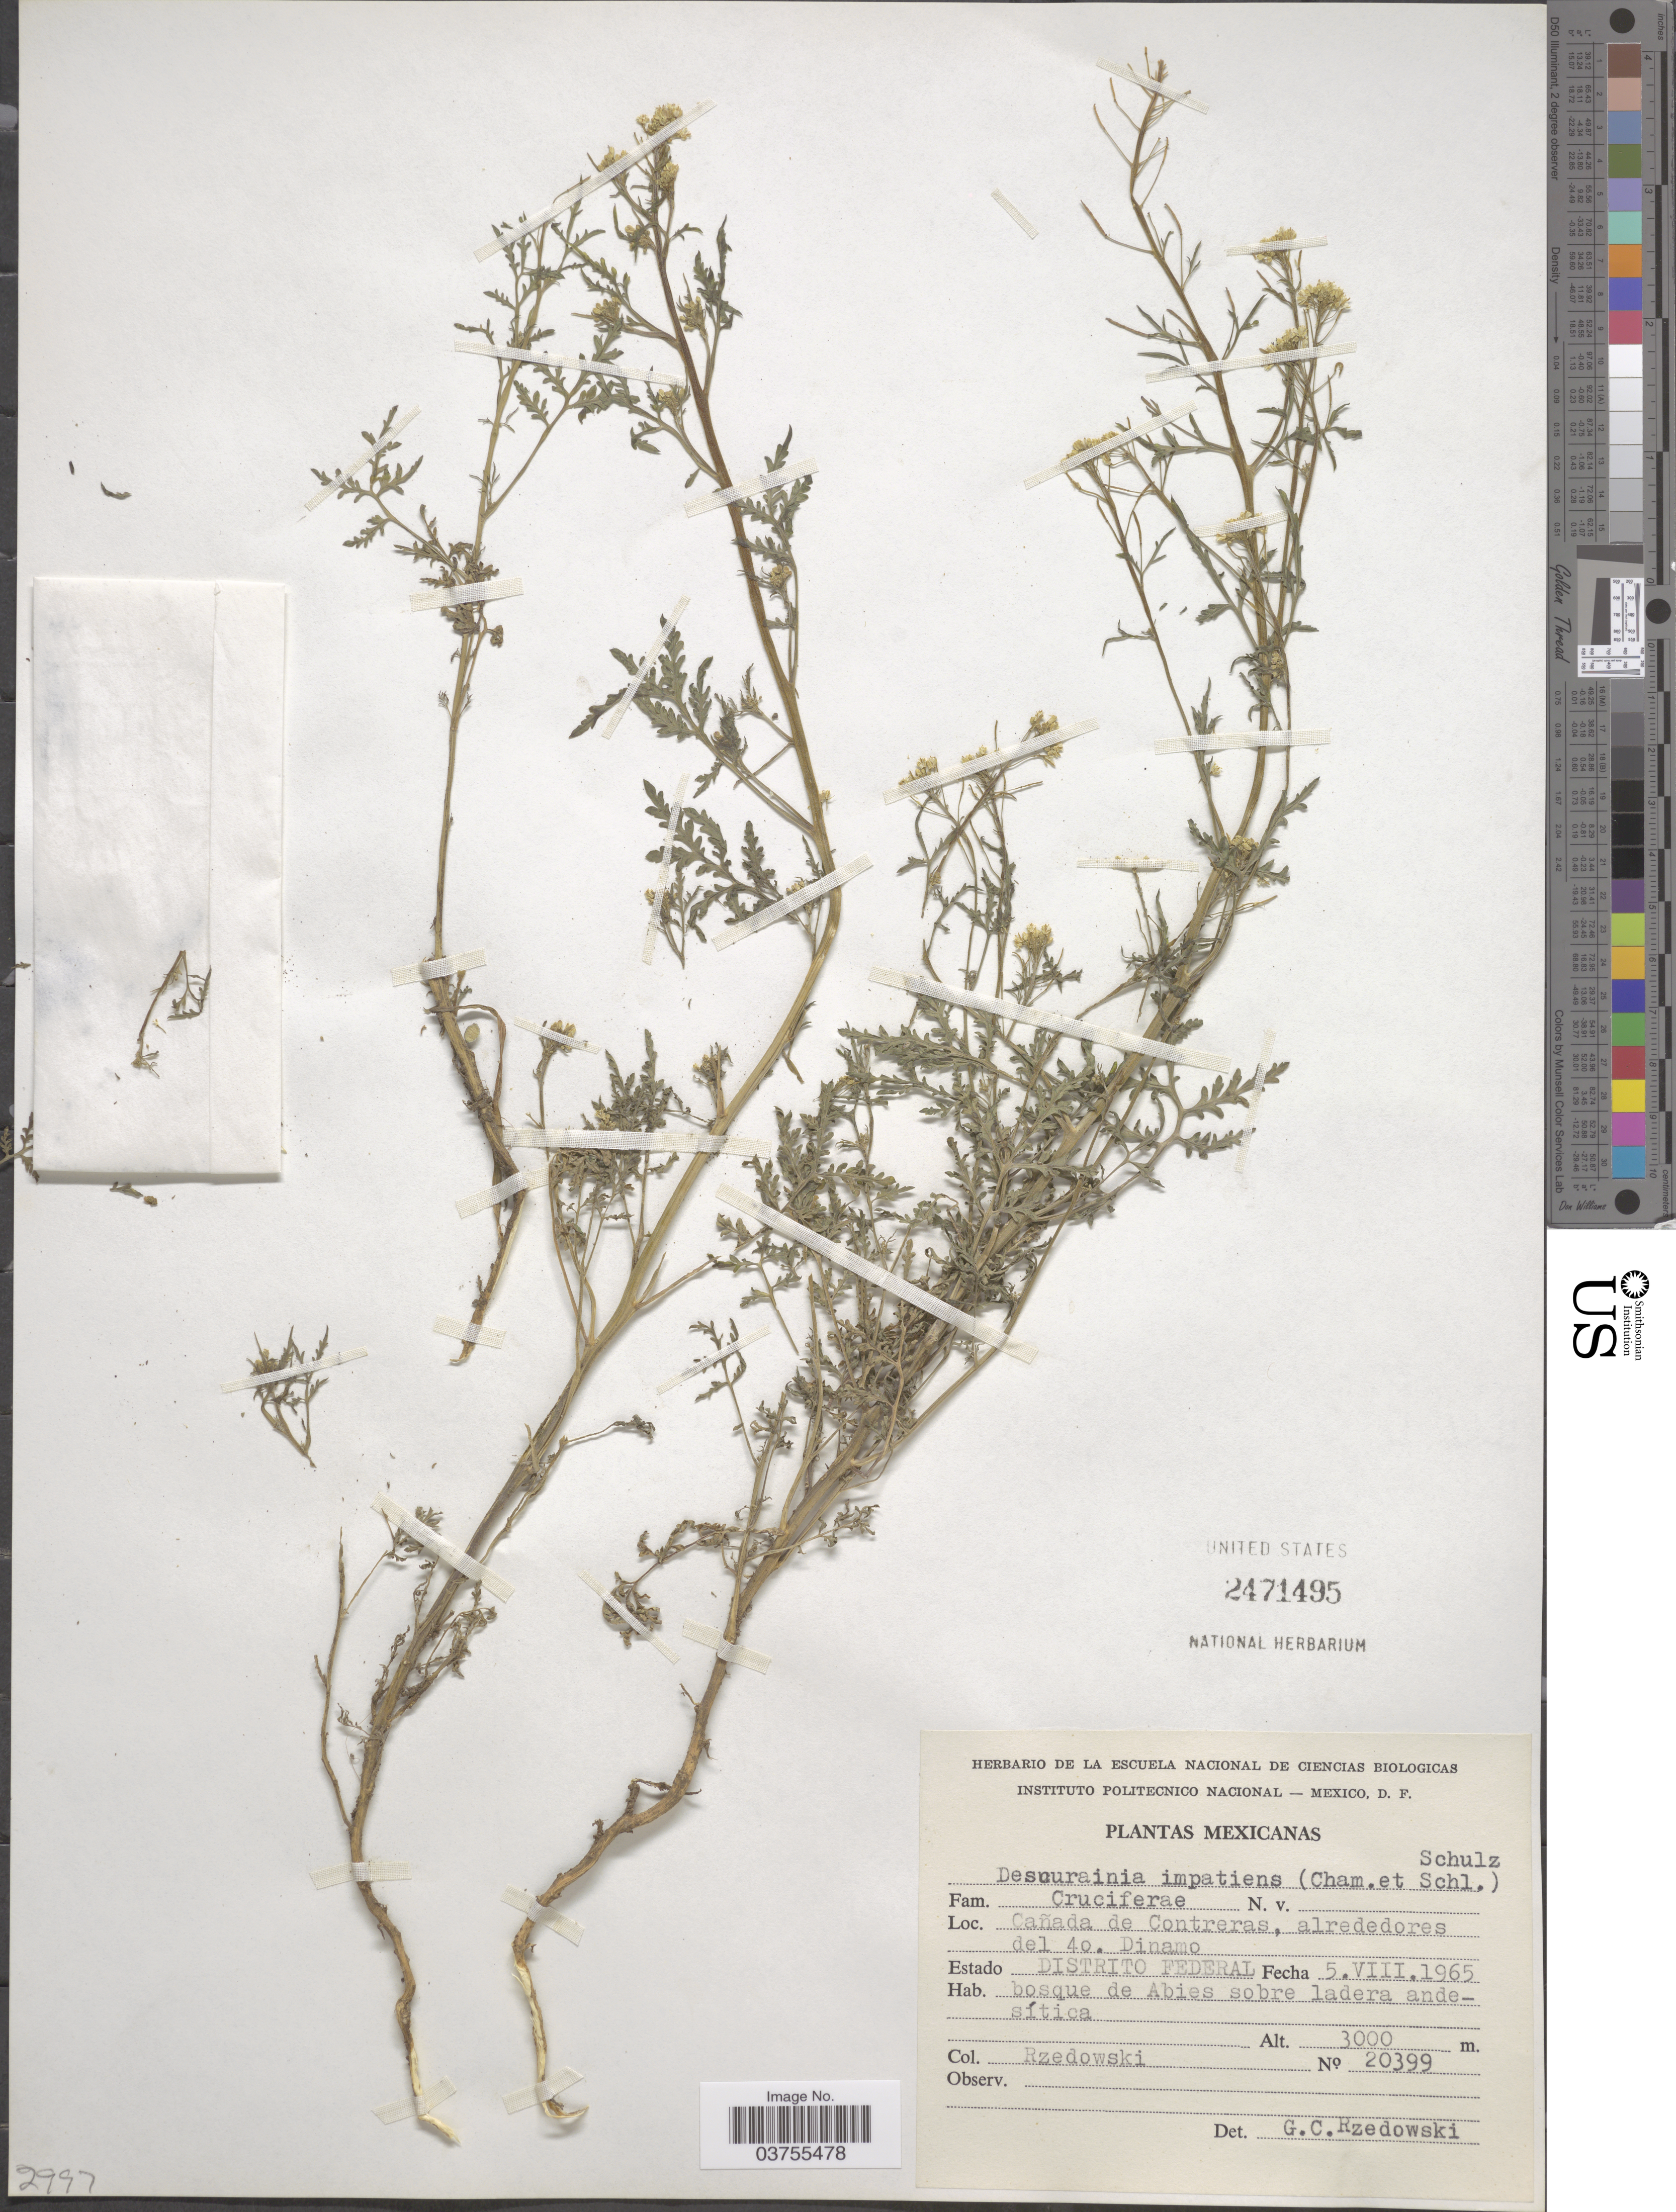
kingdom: Plantae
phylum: Tracheophyta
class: Magnoliopsida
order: Brassicales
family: Brassicaceae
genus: Descurainia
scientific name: Descurainia impatiens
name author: (Schltdl. et al.) O.E. Schulz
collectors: Rzedowski, --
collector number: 20399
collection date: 1965-09-05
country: Mexico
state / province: Distrito Federal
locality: Cañada de Contreras, alrededores del 4o. Dinamo.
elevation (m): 3000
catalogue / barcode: US 2471495